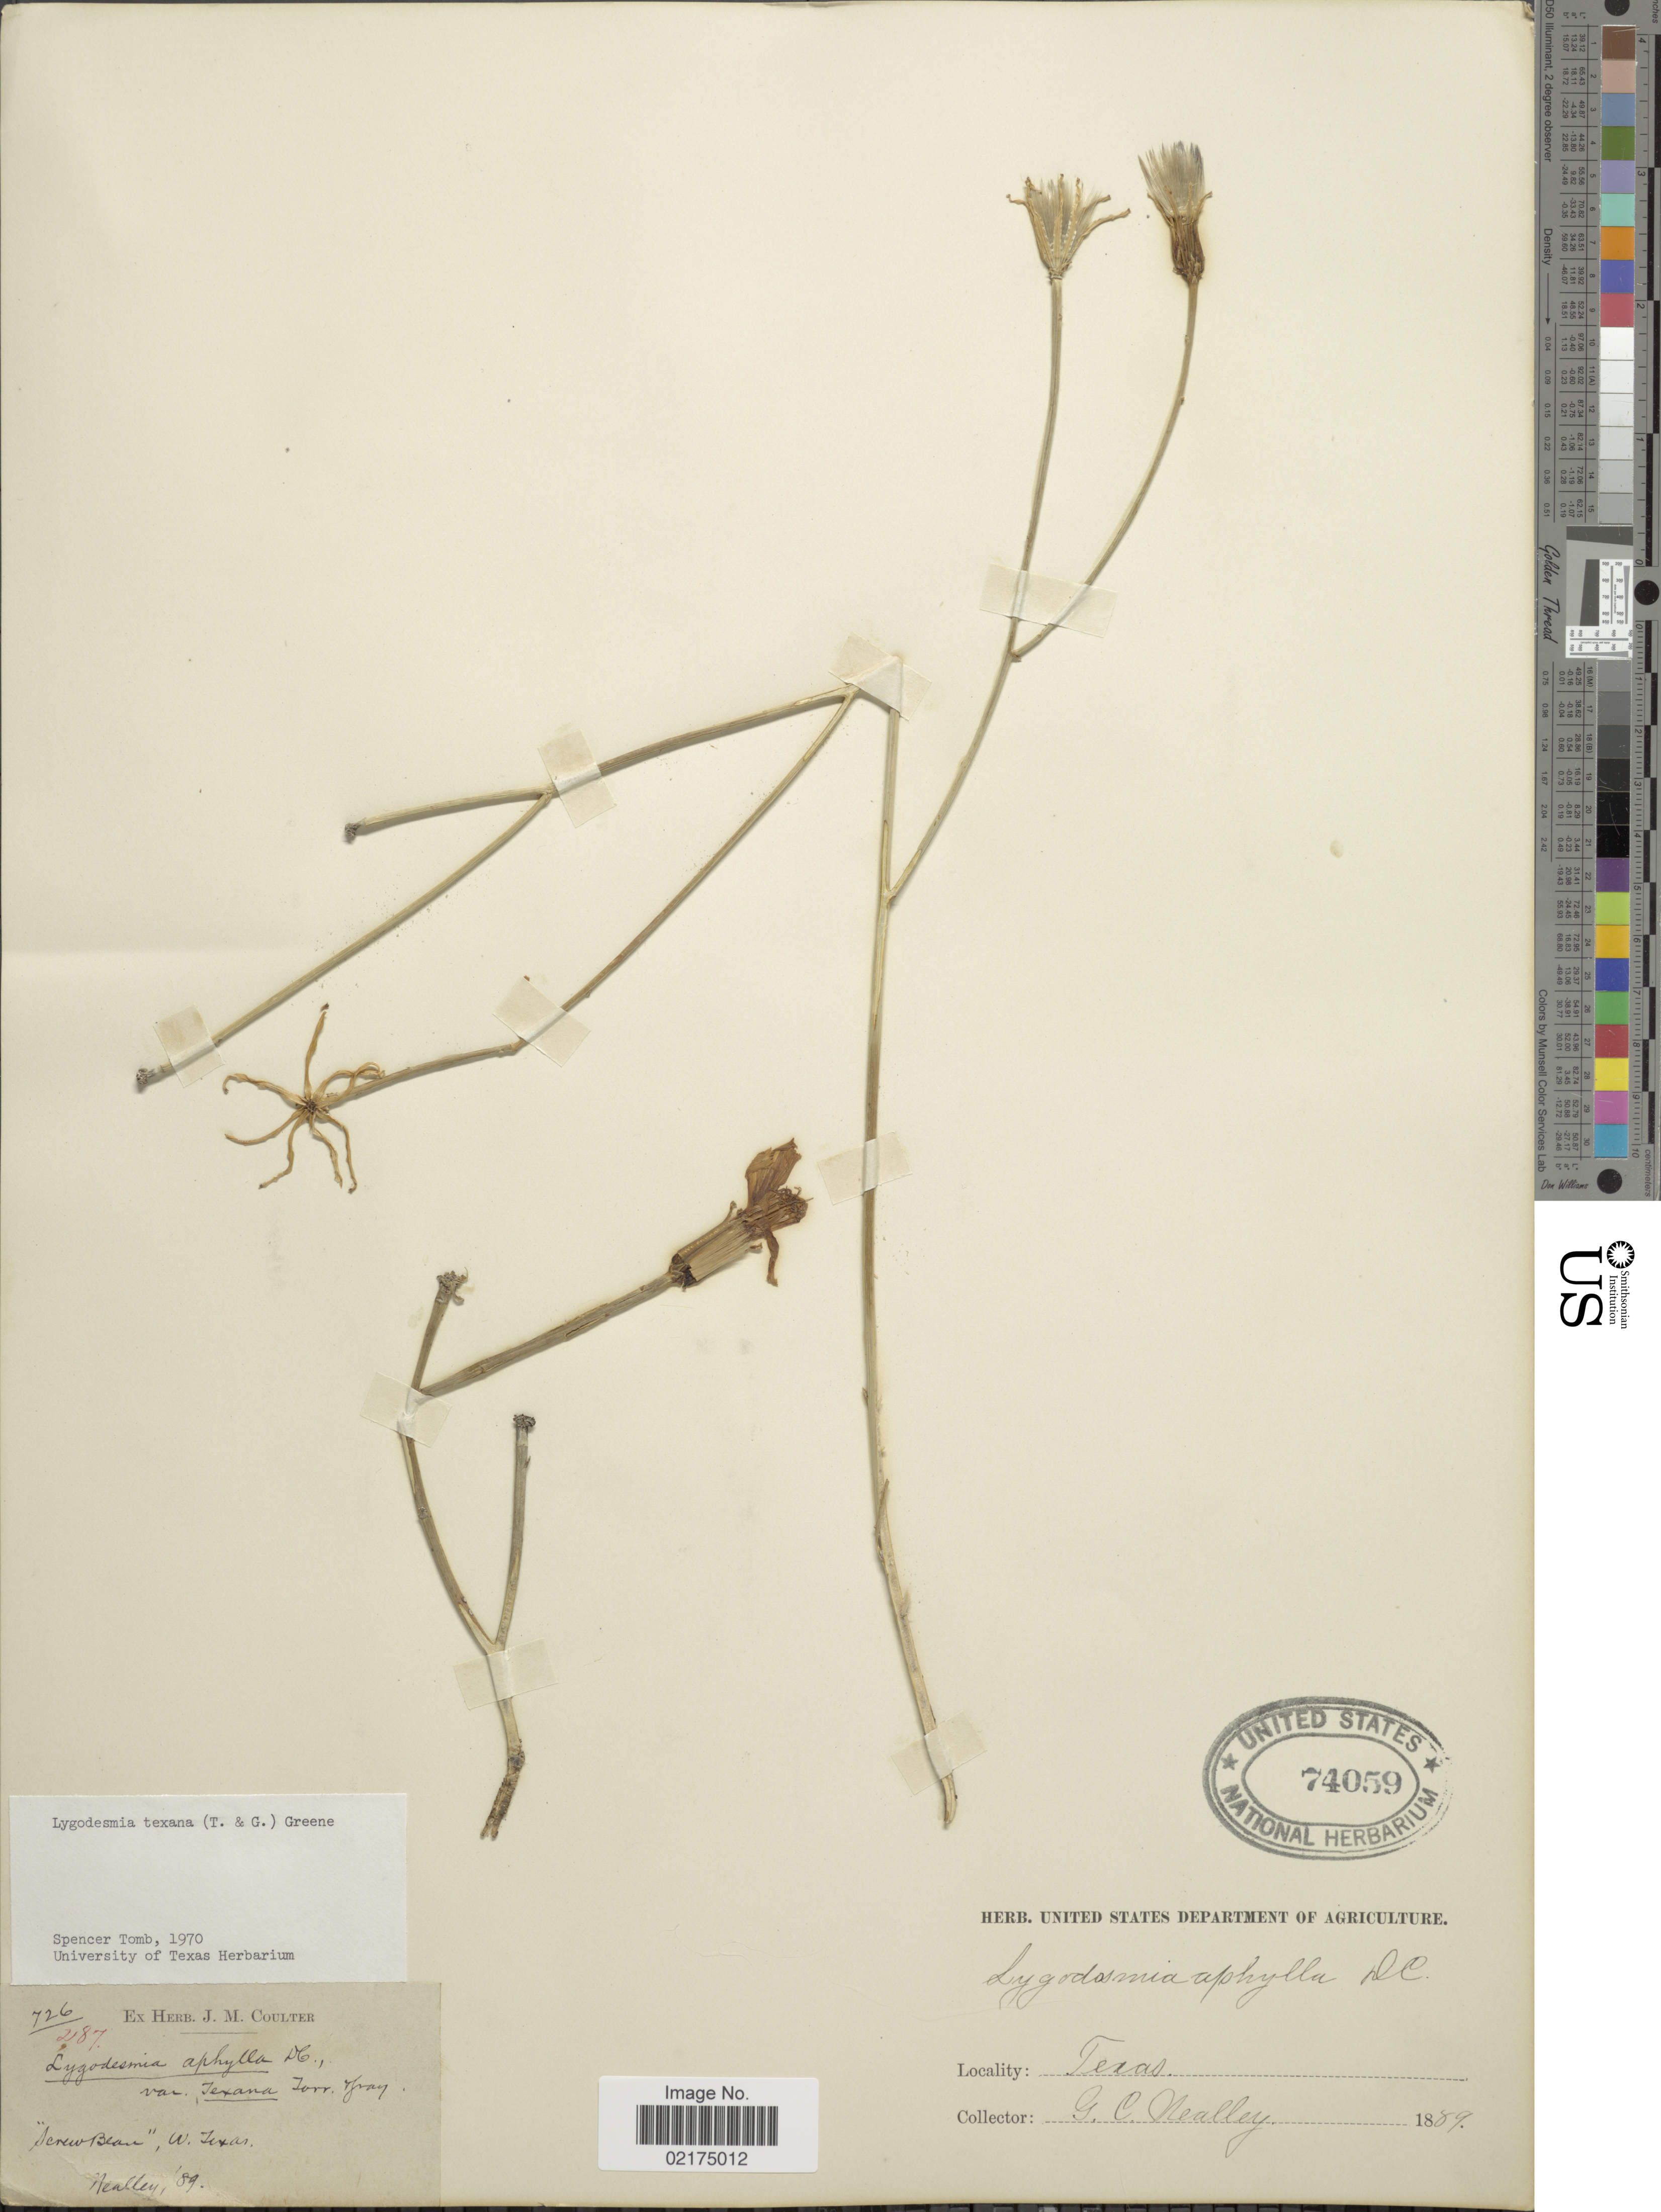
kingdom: Plantae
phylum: Tracheophyta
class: Magnoliopsida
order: Asterales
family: Asteraceae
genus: Lygodesmia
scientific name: Lygodesmia texana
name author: (Torr. & A. Gray) Greene ex Small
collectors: G. C. Nealley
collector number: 726/287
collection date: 1889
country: United States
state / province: Texas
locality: ScreBeau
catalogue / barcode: US 74059